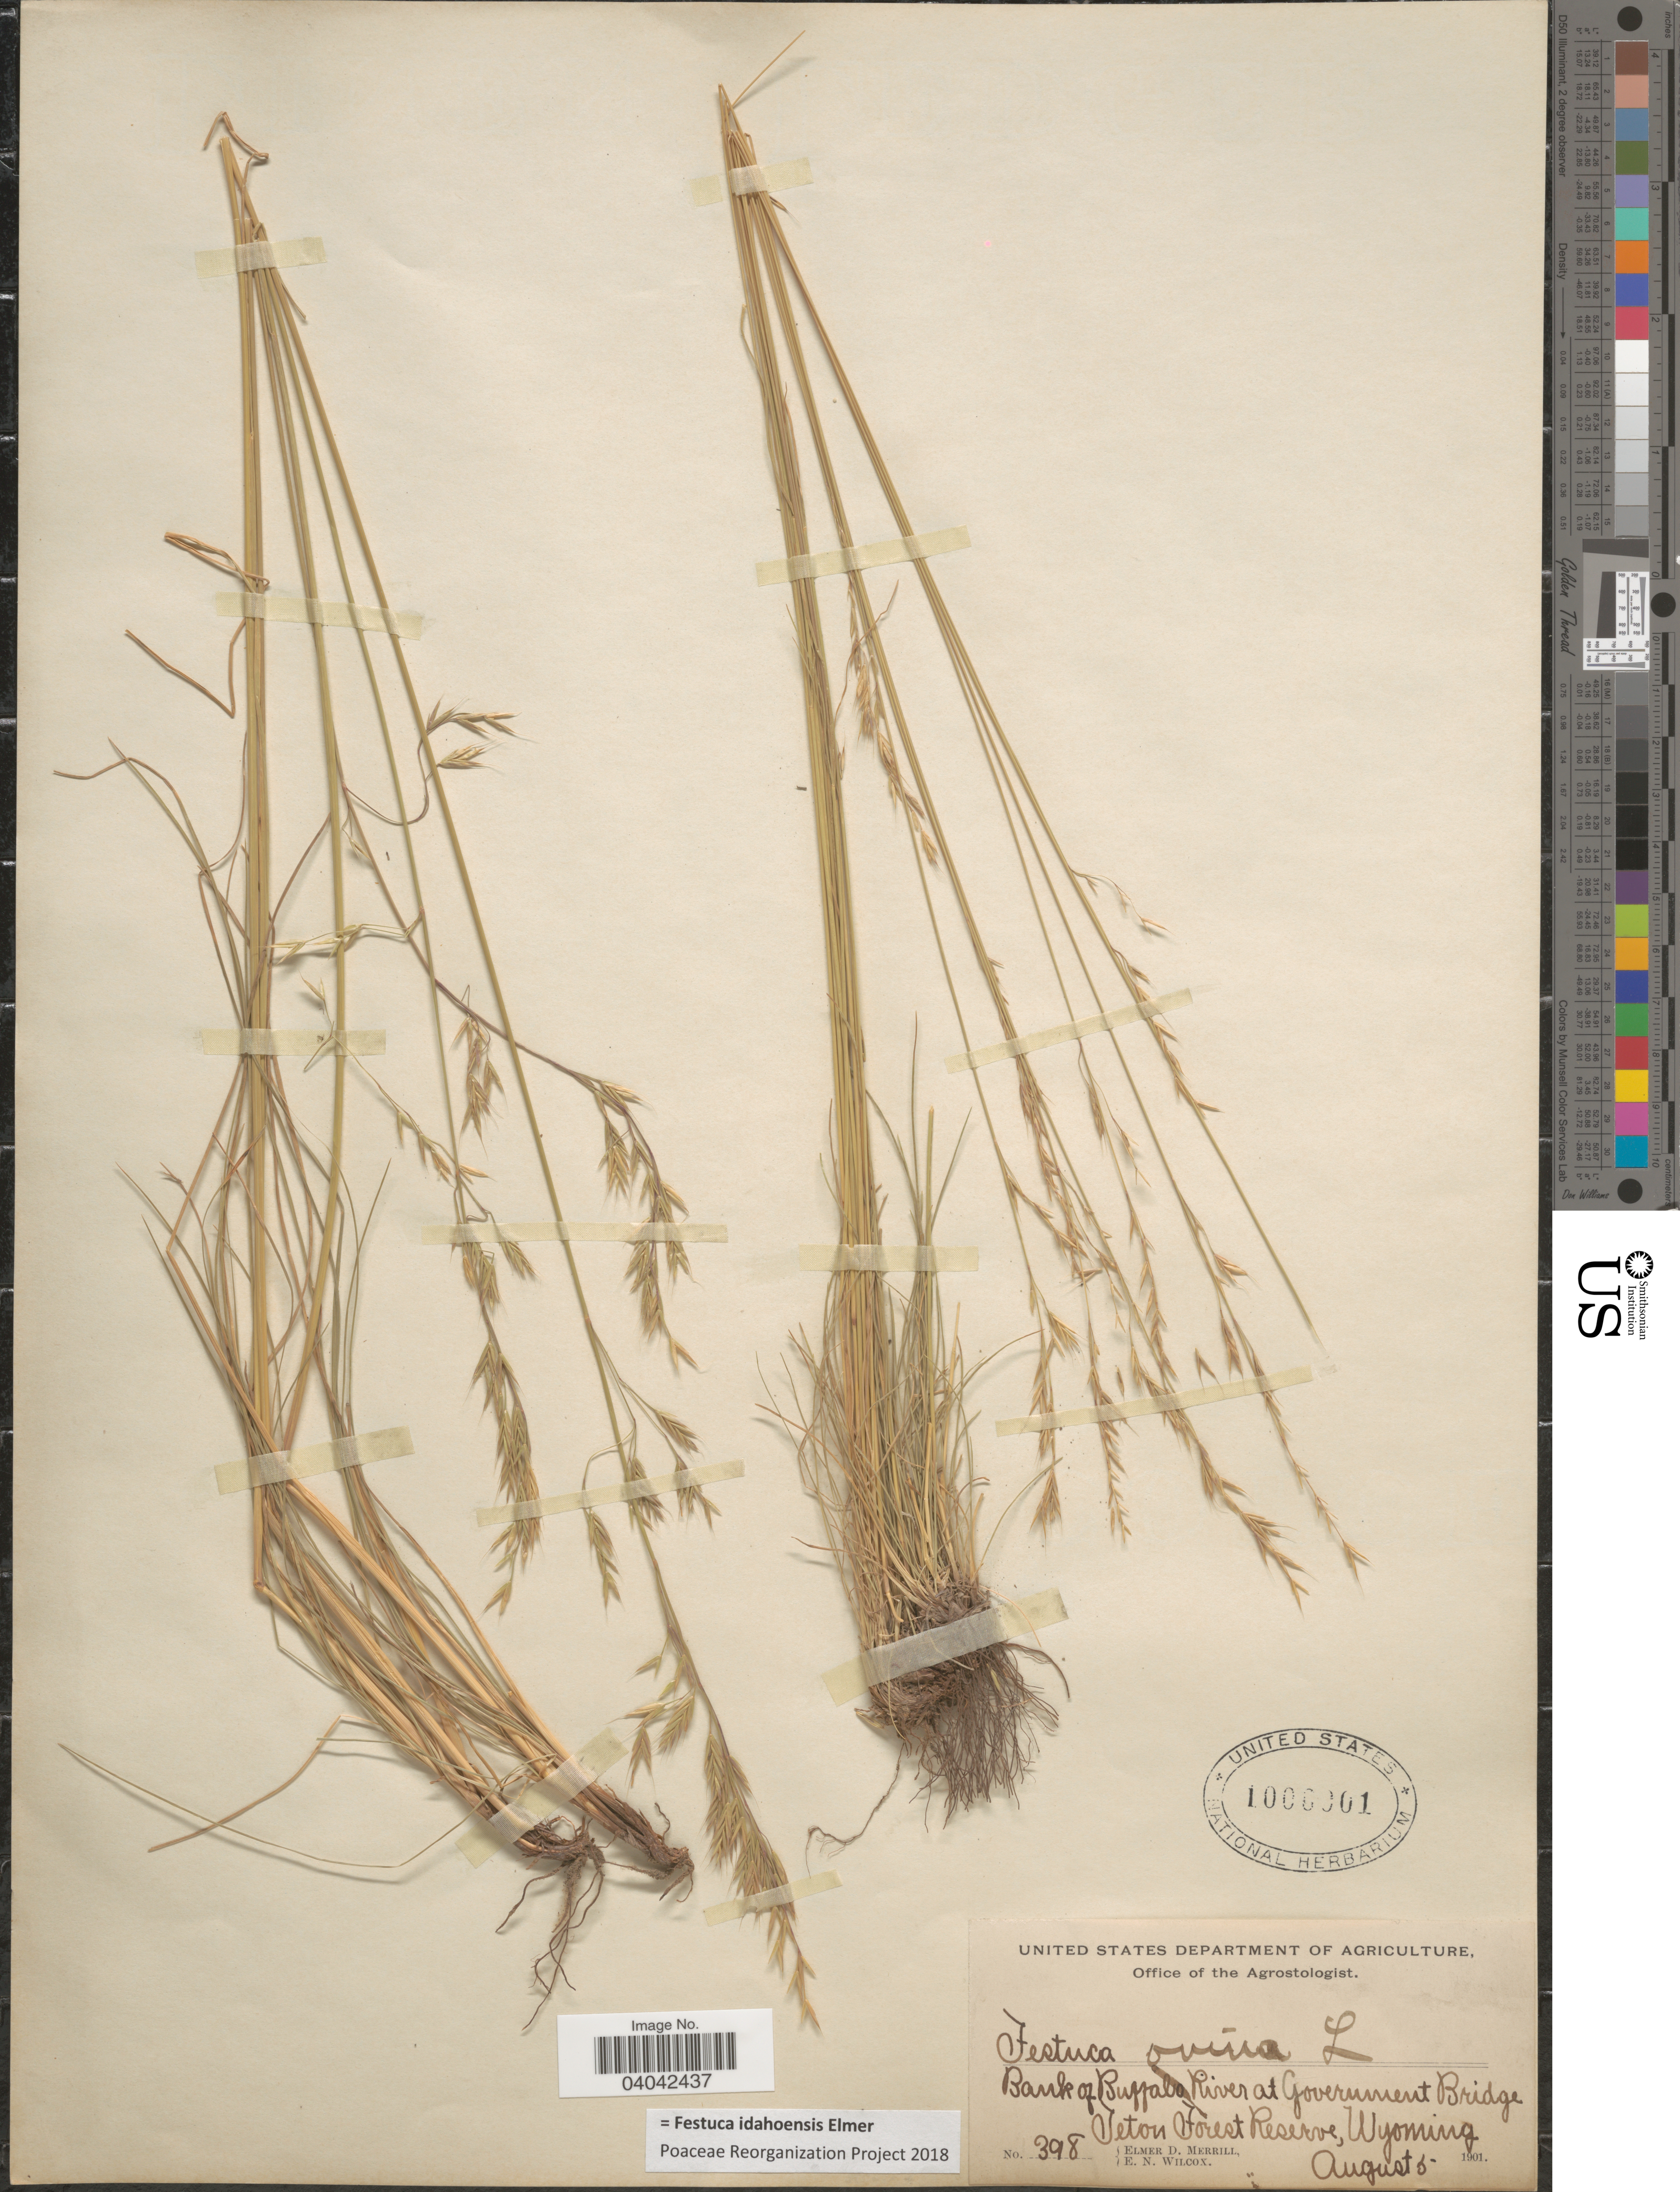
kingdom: Plantae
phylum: Tracheophyta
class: Liliopsida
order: Poales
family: Poaceae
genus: Festuca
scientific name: Festuca idahoensis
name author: Elmer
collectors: E. D. Merrill & E. Wilcox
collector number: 398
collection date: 1901-08-05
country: United States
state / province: Wyoming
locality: Bank of Buffalo River at Government Bridge. Teton Forest Reserve.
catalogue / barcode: US 1006901